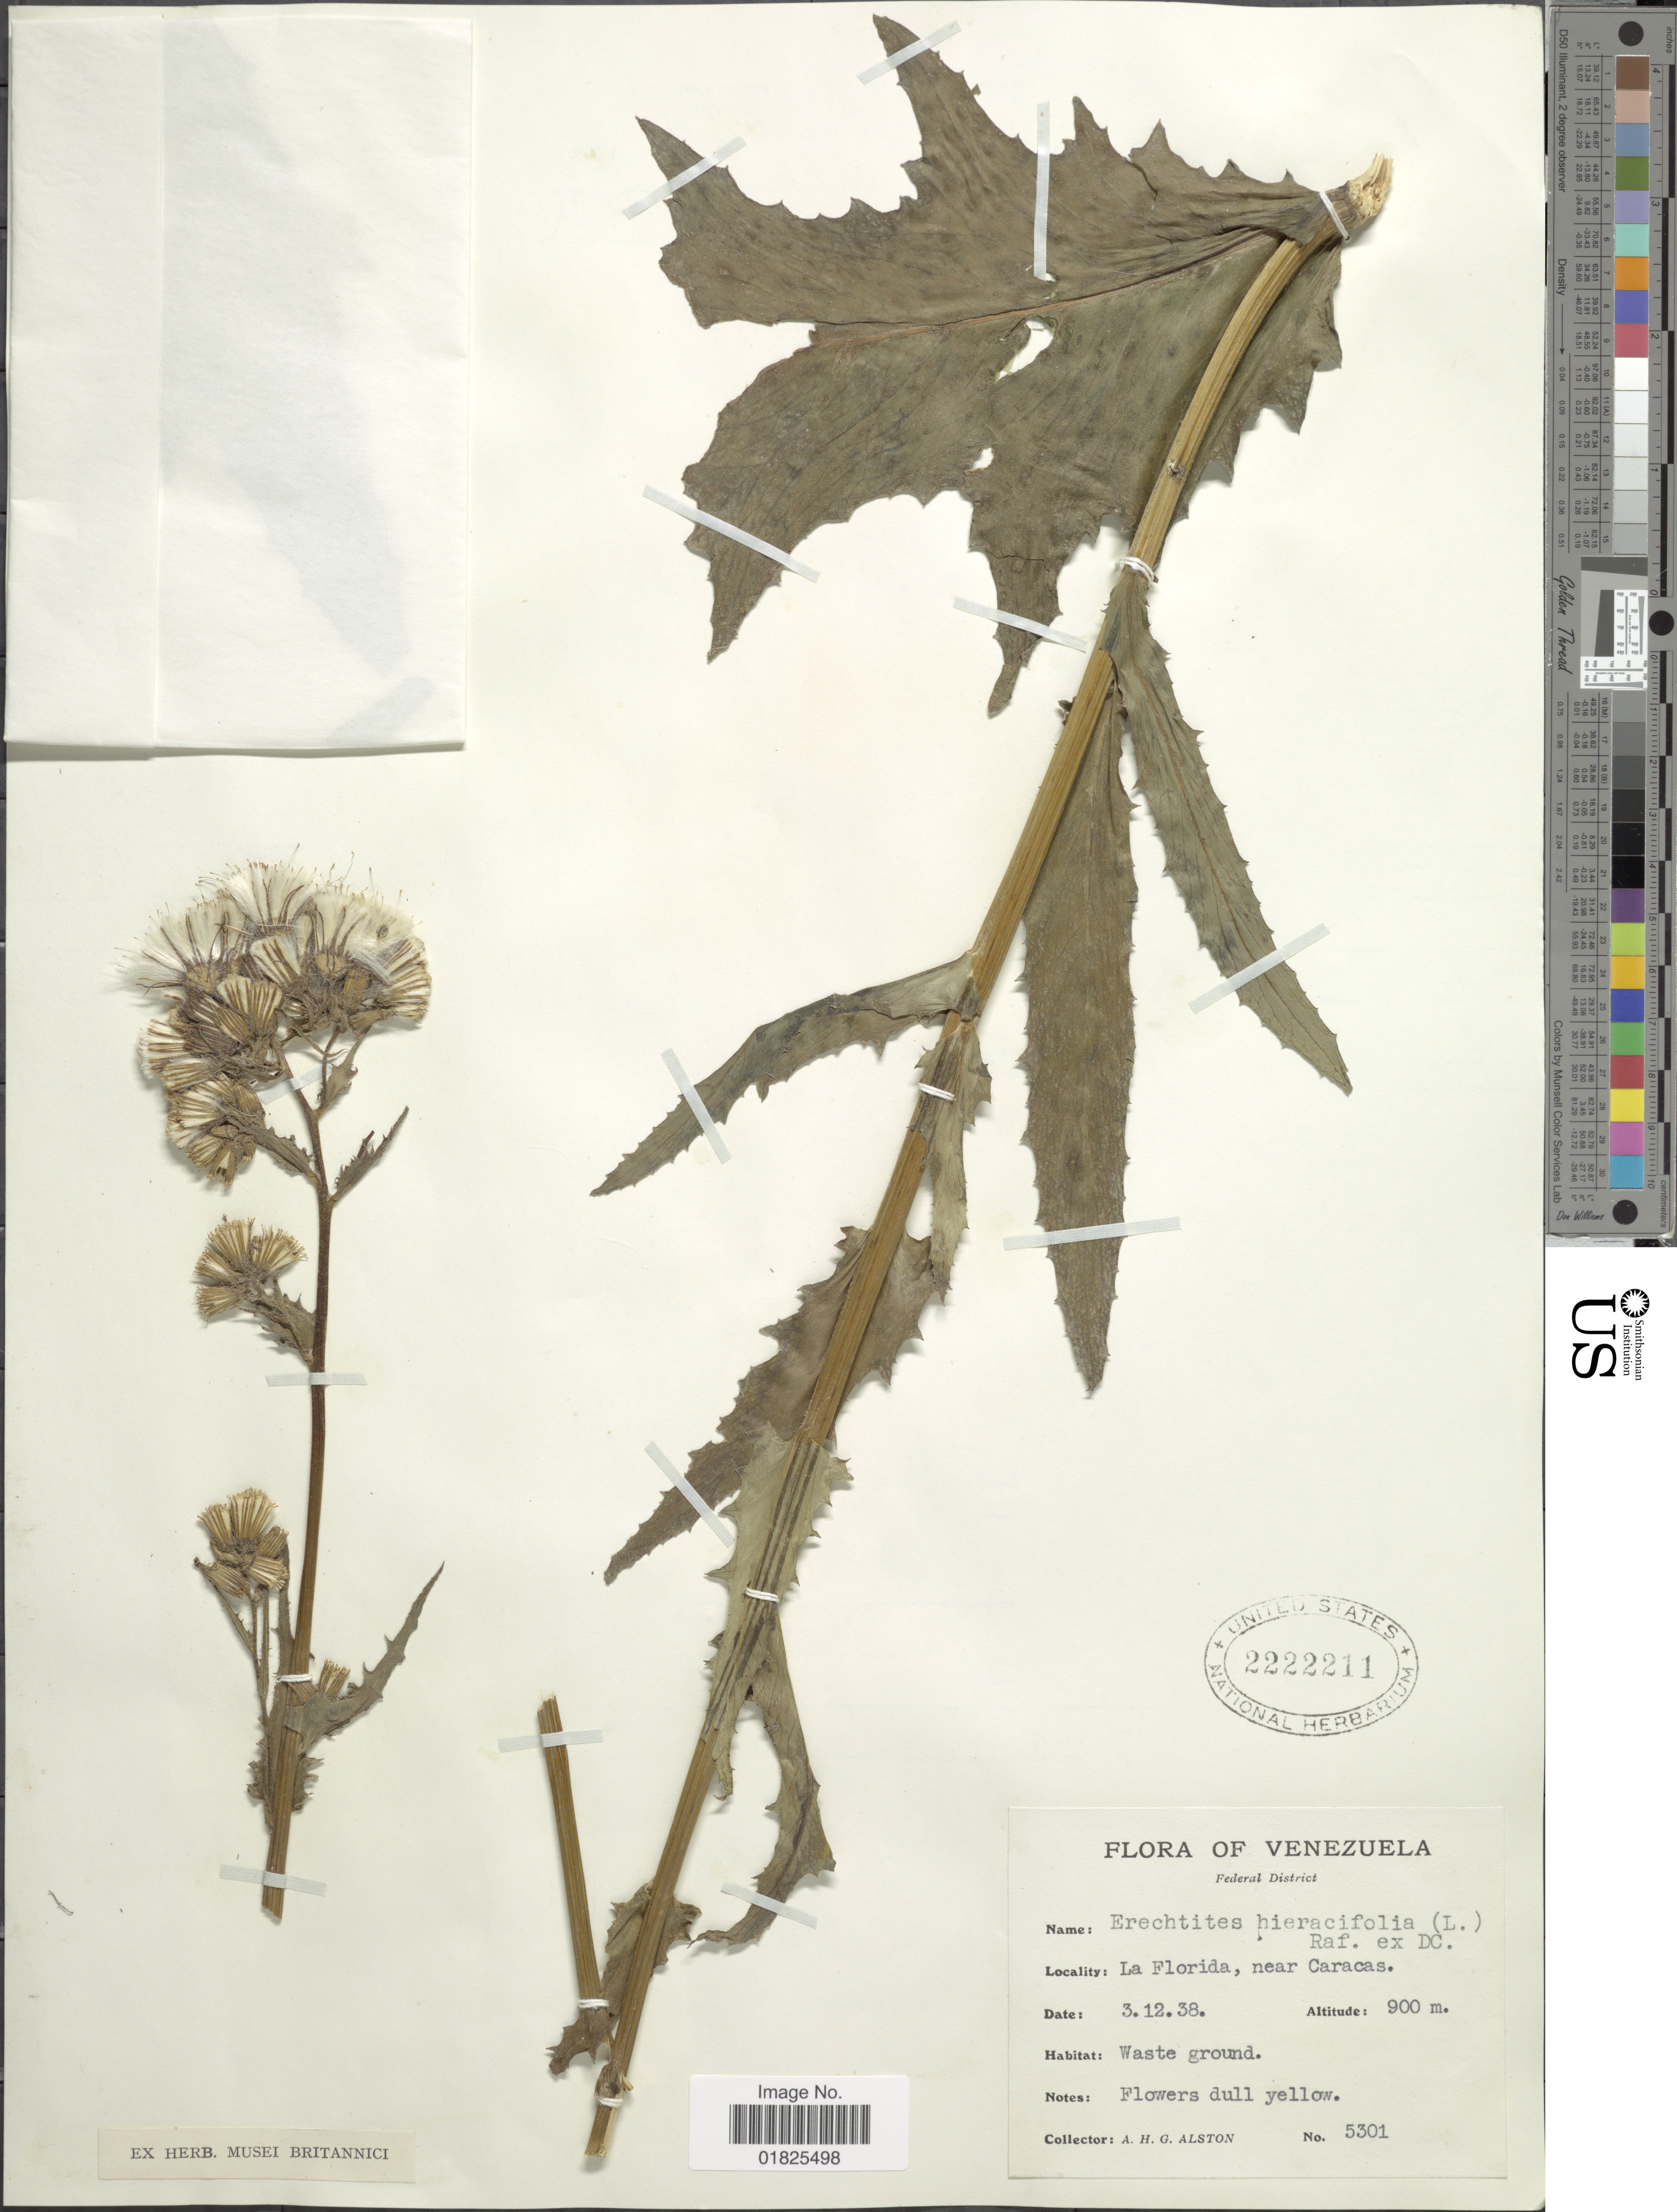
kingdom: Plantae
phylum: Tracheophyta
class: Magnoliopsida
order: Asterales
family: Asteraceae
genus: Erechtites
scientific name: Erechtites hieraciifolius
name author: (L.) Raf. ex DC.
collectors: A. H. Alston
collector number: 5301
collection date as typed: Transcribed d/m/y: 3/12/38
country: Venezuela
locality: Federal District. la Florida, near Caracas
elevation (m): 900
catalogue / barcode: US 2222211